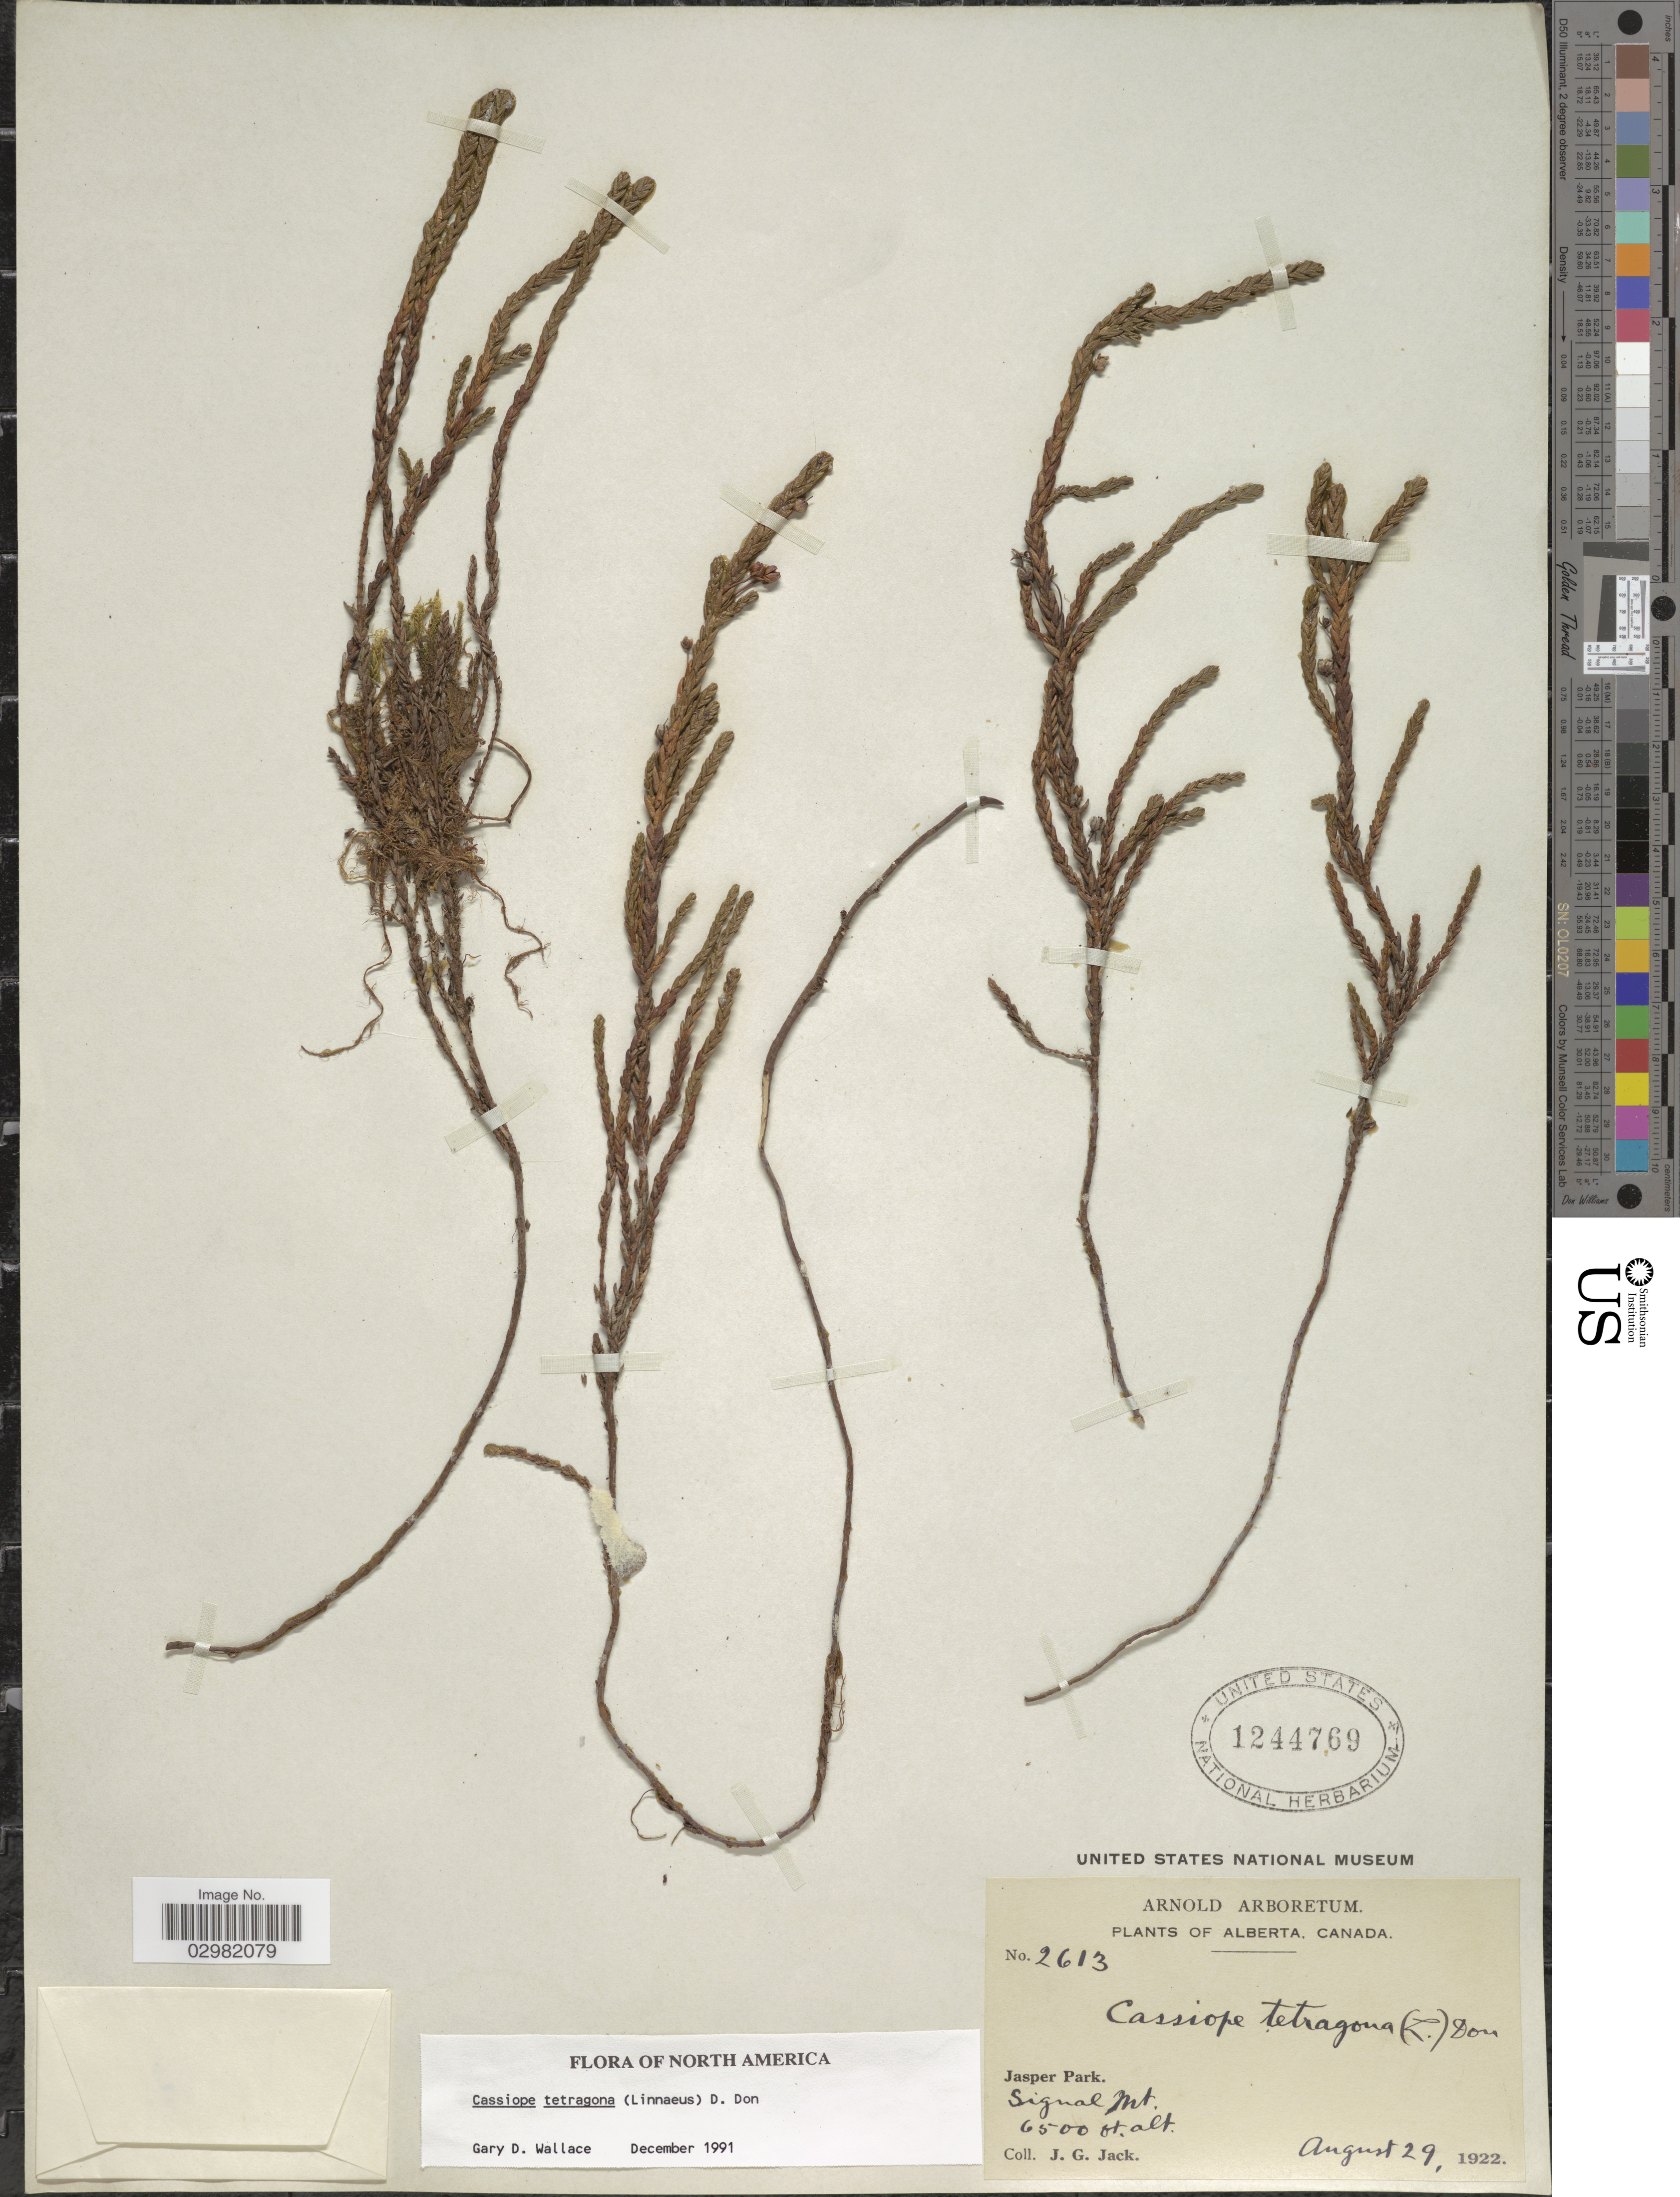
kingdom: Plantae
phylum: Tracheophyta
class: Magnoliopsida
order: Ericales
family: Ericaceae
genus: Cassiope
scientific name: Cassiope tetragona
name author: (L.) D. Don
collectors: J. G. Jack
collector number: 2613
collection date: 1922-08-29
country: Canada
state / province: Alberta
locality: Jasper Park. Signal Mt.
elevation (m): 1981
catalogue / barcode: US 1244769